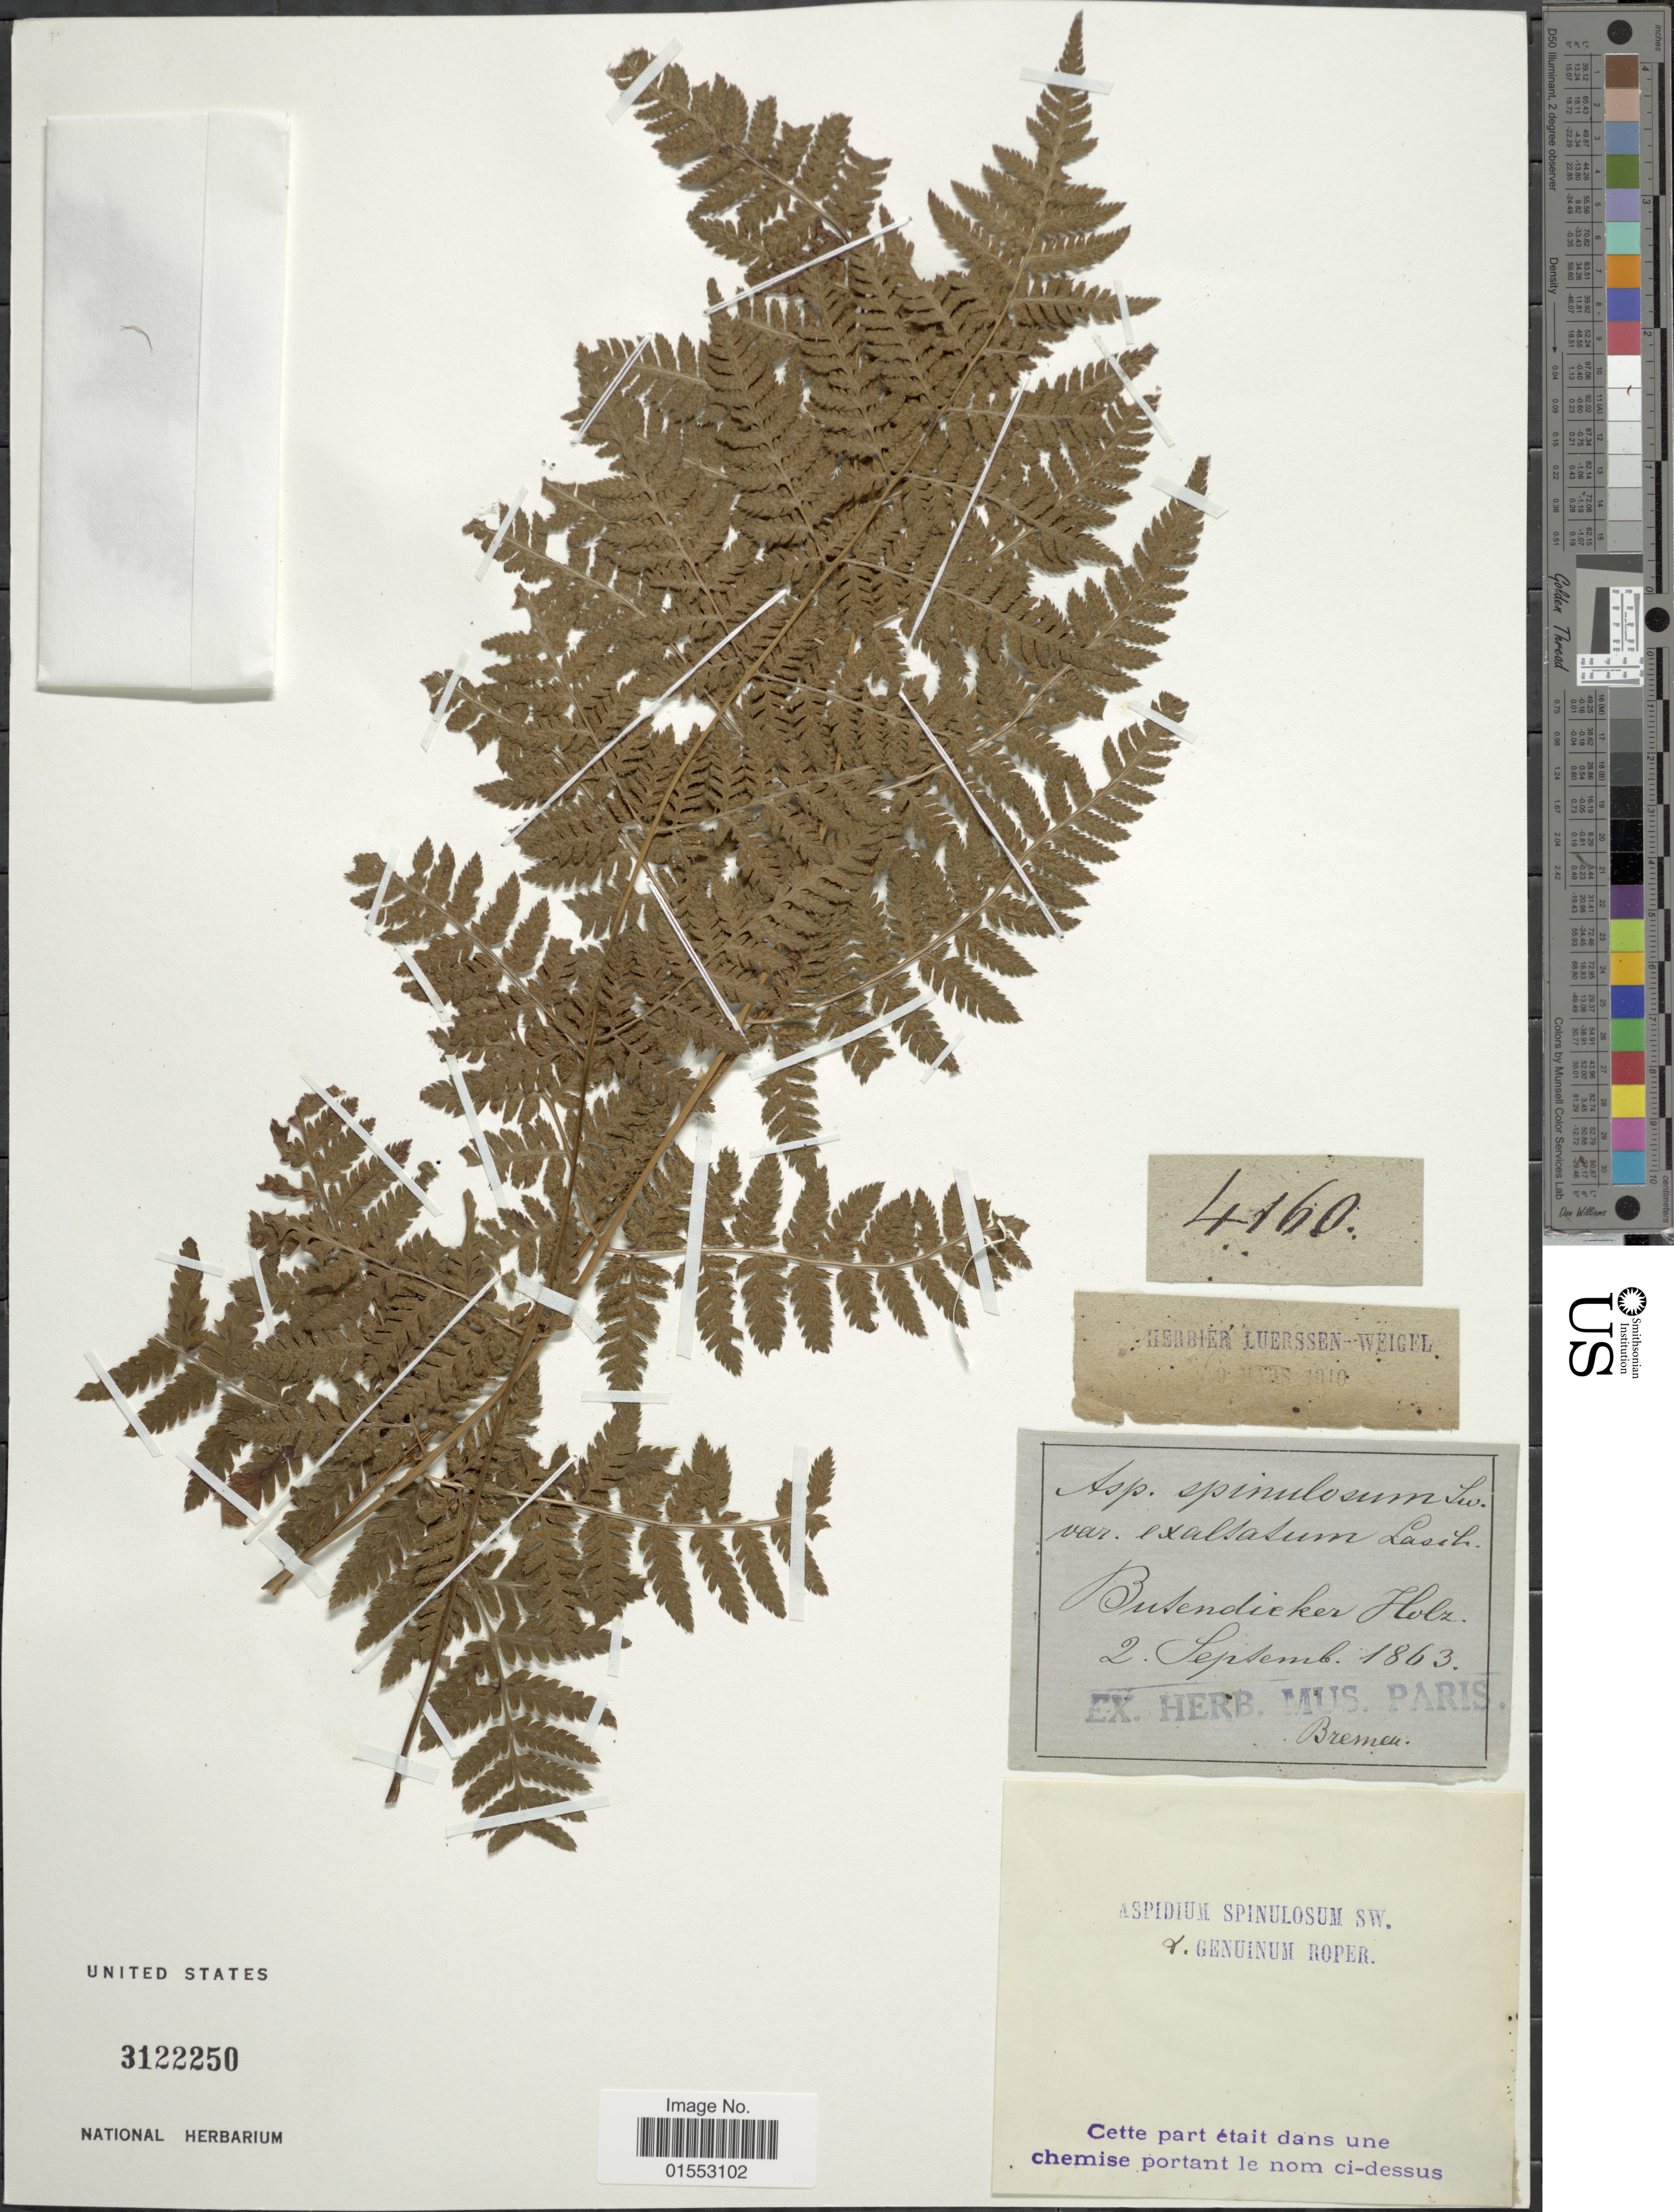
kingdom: Plantae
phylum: Tracheophyta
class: Polypodiopsida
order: Polypodiales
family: Dryopteridaceae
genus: Dryopteris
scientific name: Dryopteris carthusiana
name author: (Villars) H.P. Fuchs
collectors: Bremer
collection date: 1863-09-02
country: Germany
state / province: Bremen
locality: Busendieker Holz [interpreted]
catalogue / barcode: US 3122250